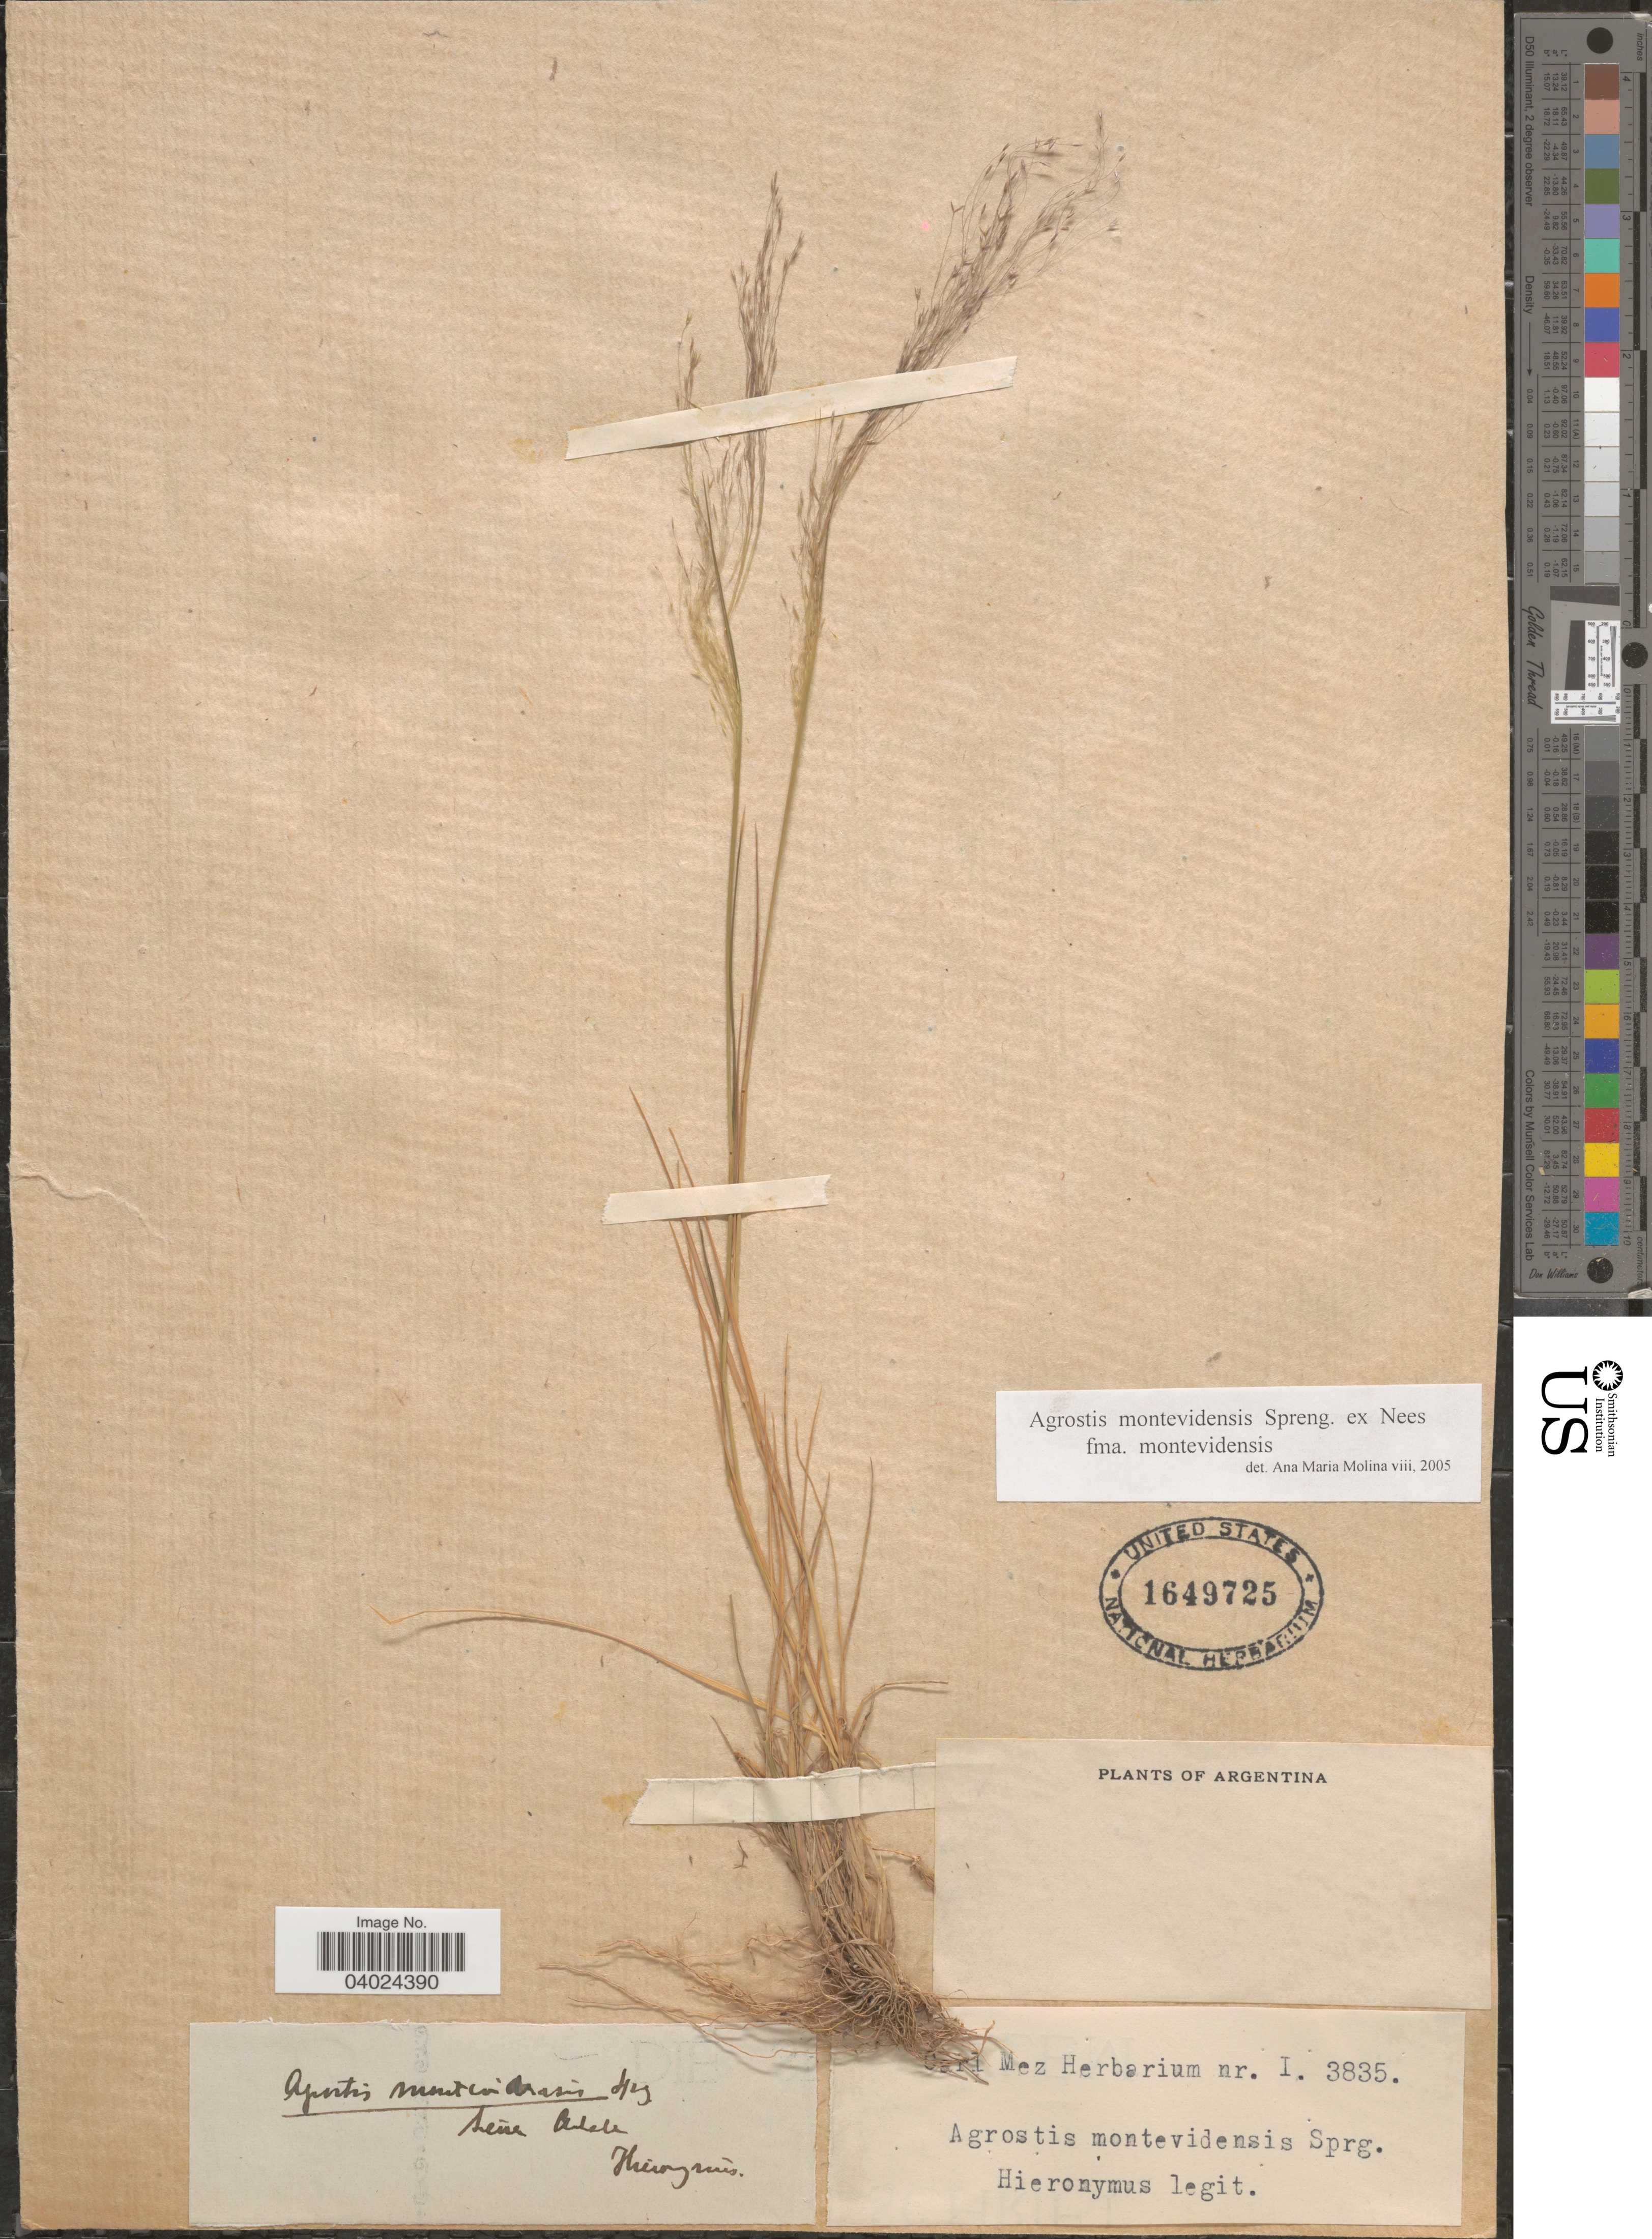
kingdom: Plantae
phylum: Tracheophyta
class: Liliopsida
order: Poales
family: Poaceae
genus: Agrostis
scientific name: Agrostis montevidensis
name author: A. Spreng. ex Nees in Mart.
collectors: -. Hieronymus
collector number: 3835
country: Argentina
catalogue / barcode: US 1649725